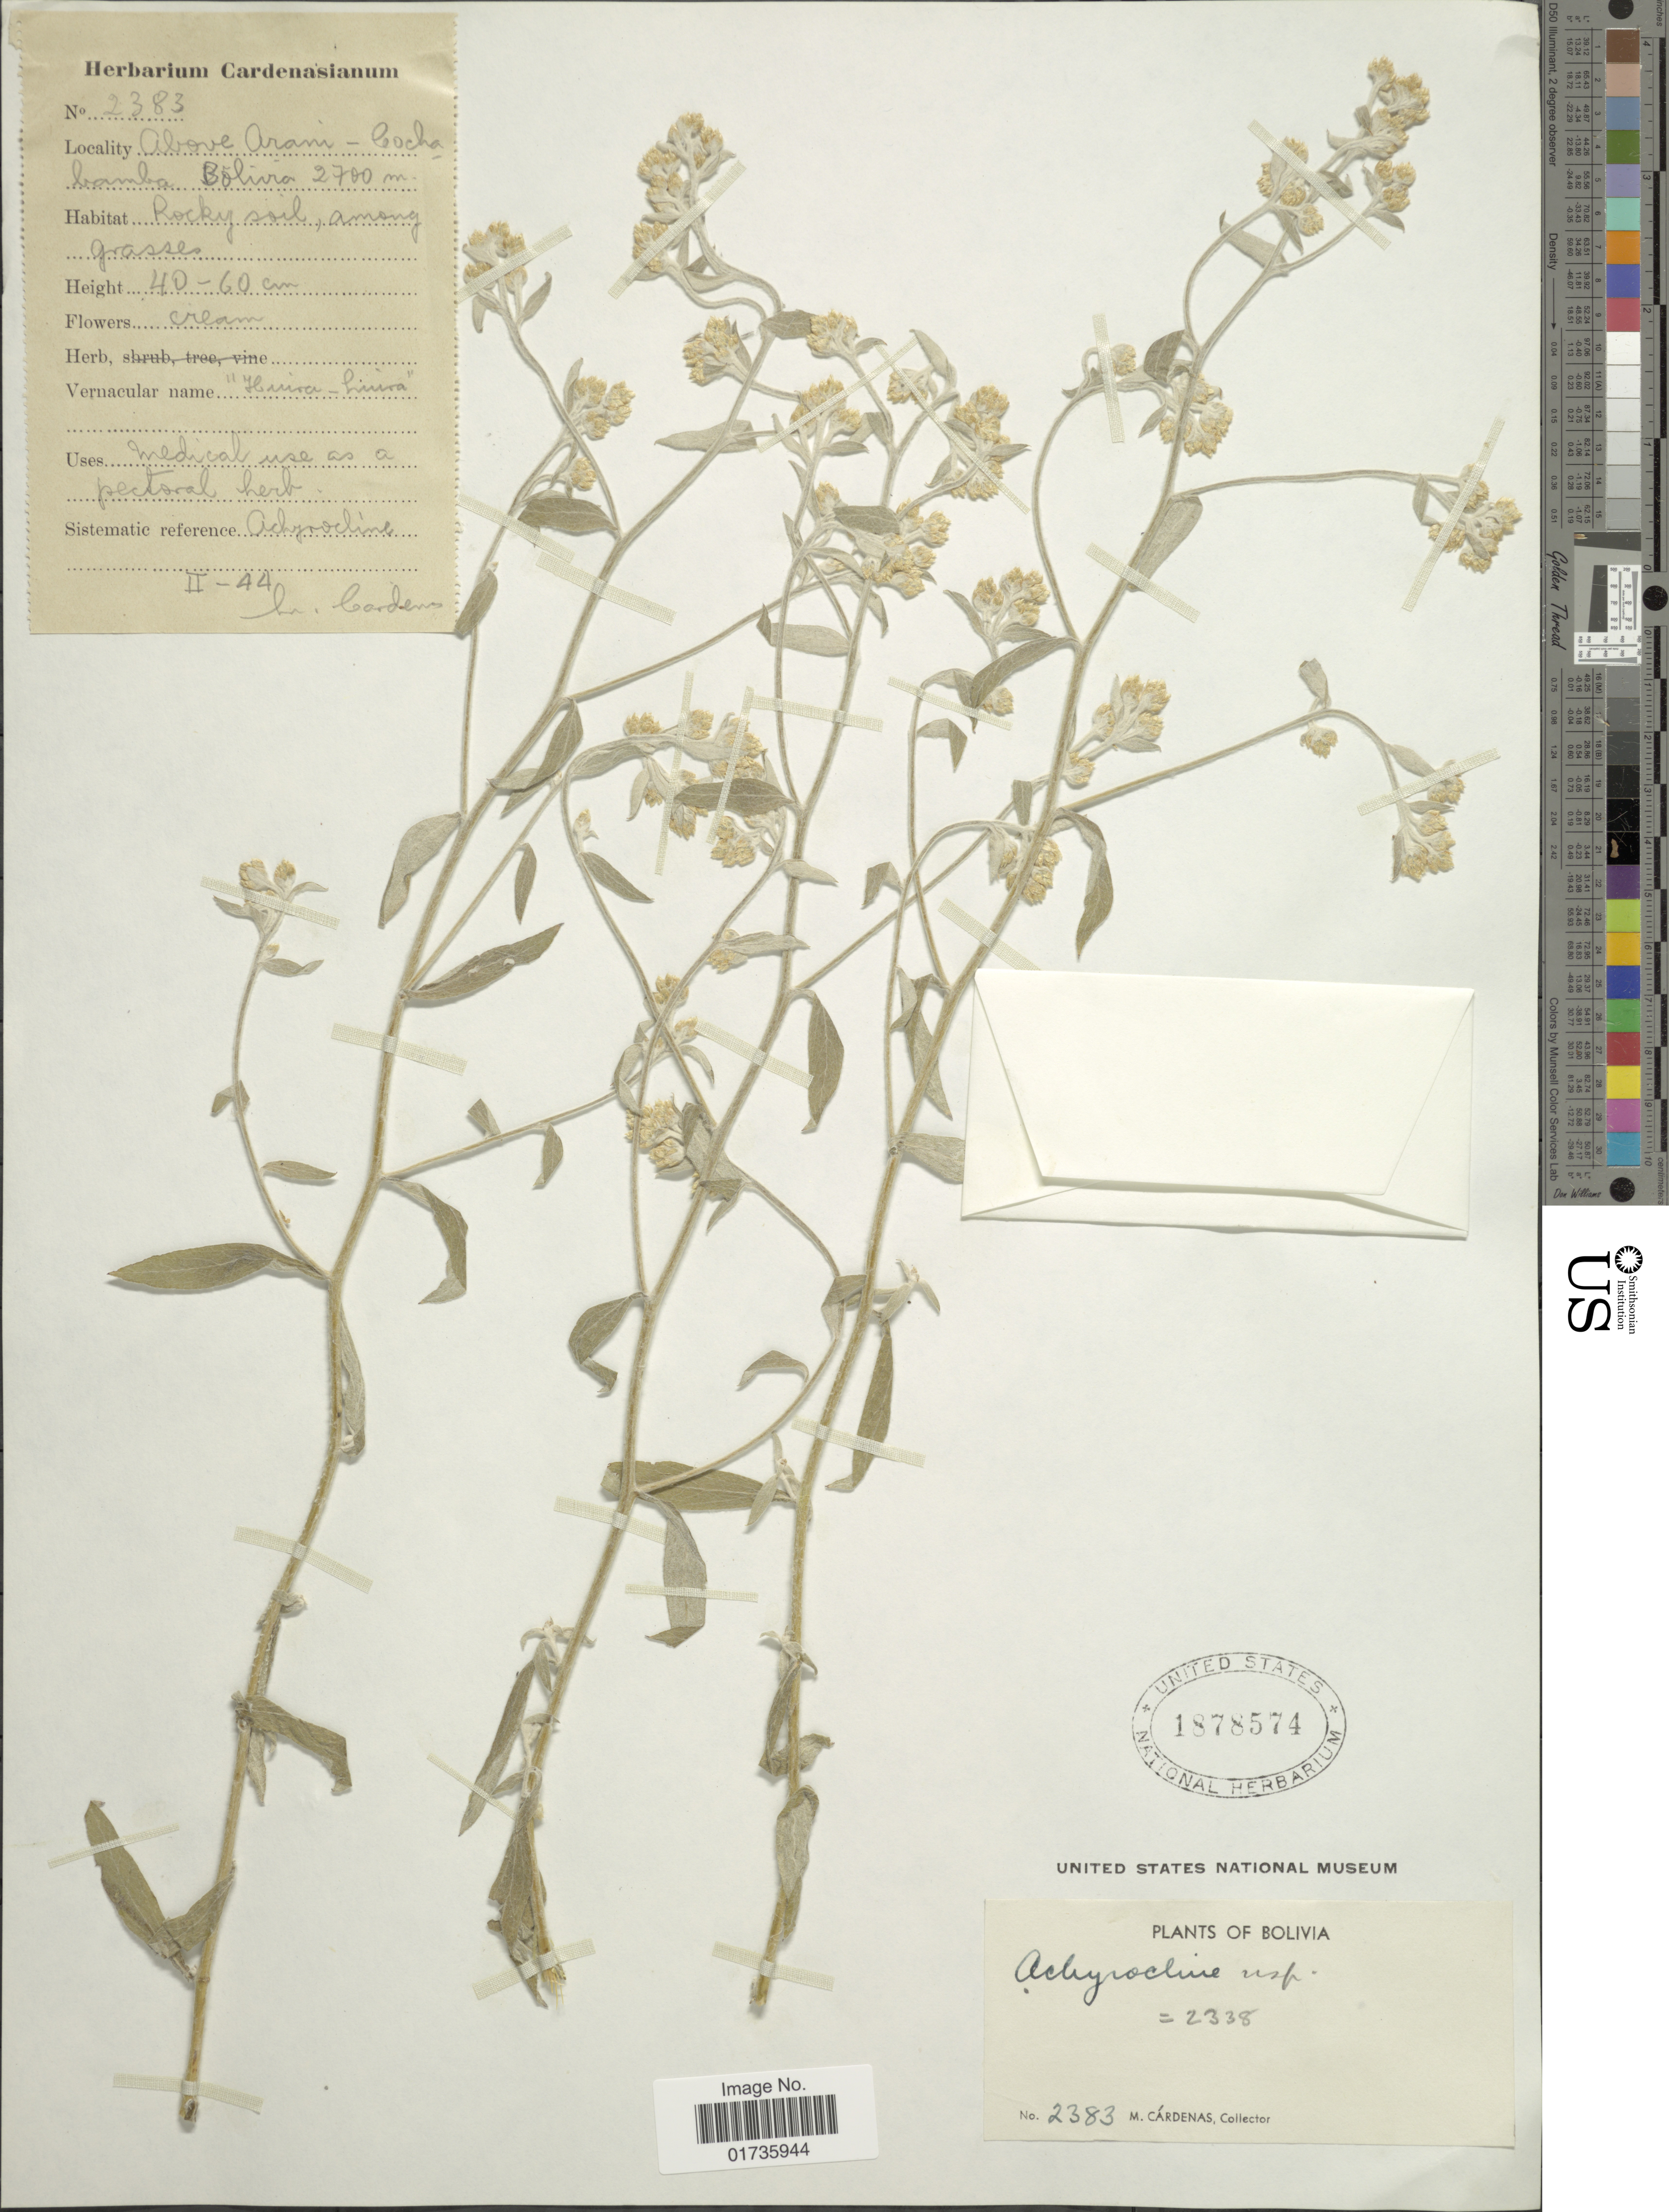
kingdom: Plantae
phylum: Tracheophyta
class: Magnoliopsida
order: Asterales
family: Asteraceae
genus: Achyrocline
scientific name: Achyrocline tomentosa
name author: Rusby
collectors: M. Cárdenas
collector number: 2383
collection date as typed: Transcribed d/m/y: /2/44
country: Bolivia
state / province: Cochabamba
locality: Above Arami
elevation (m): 2700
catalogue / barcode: US 1878574